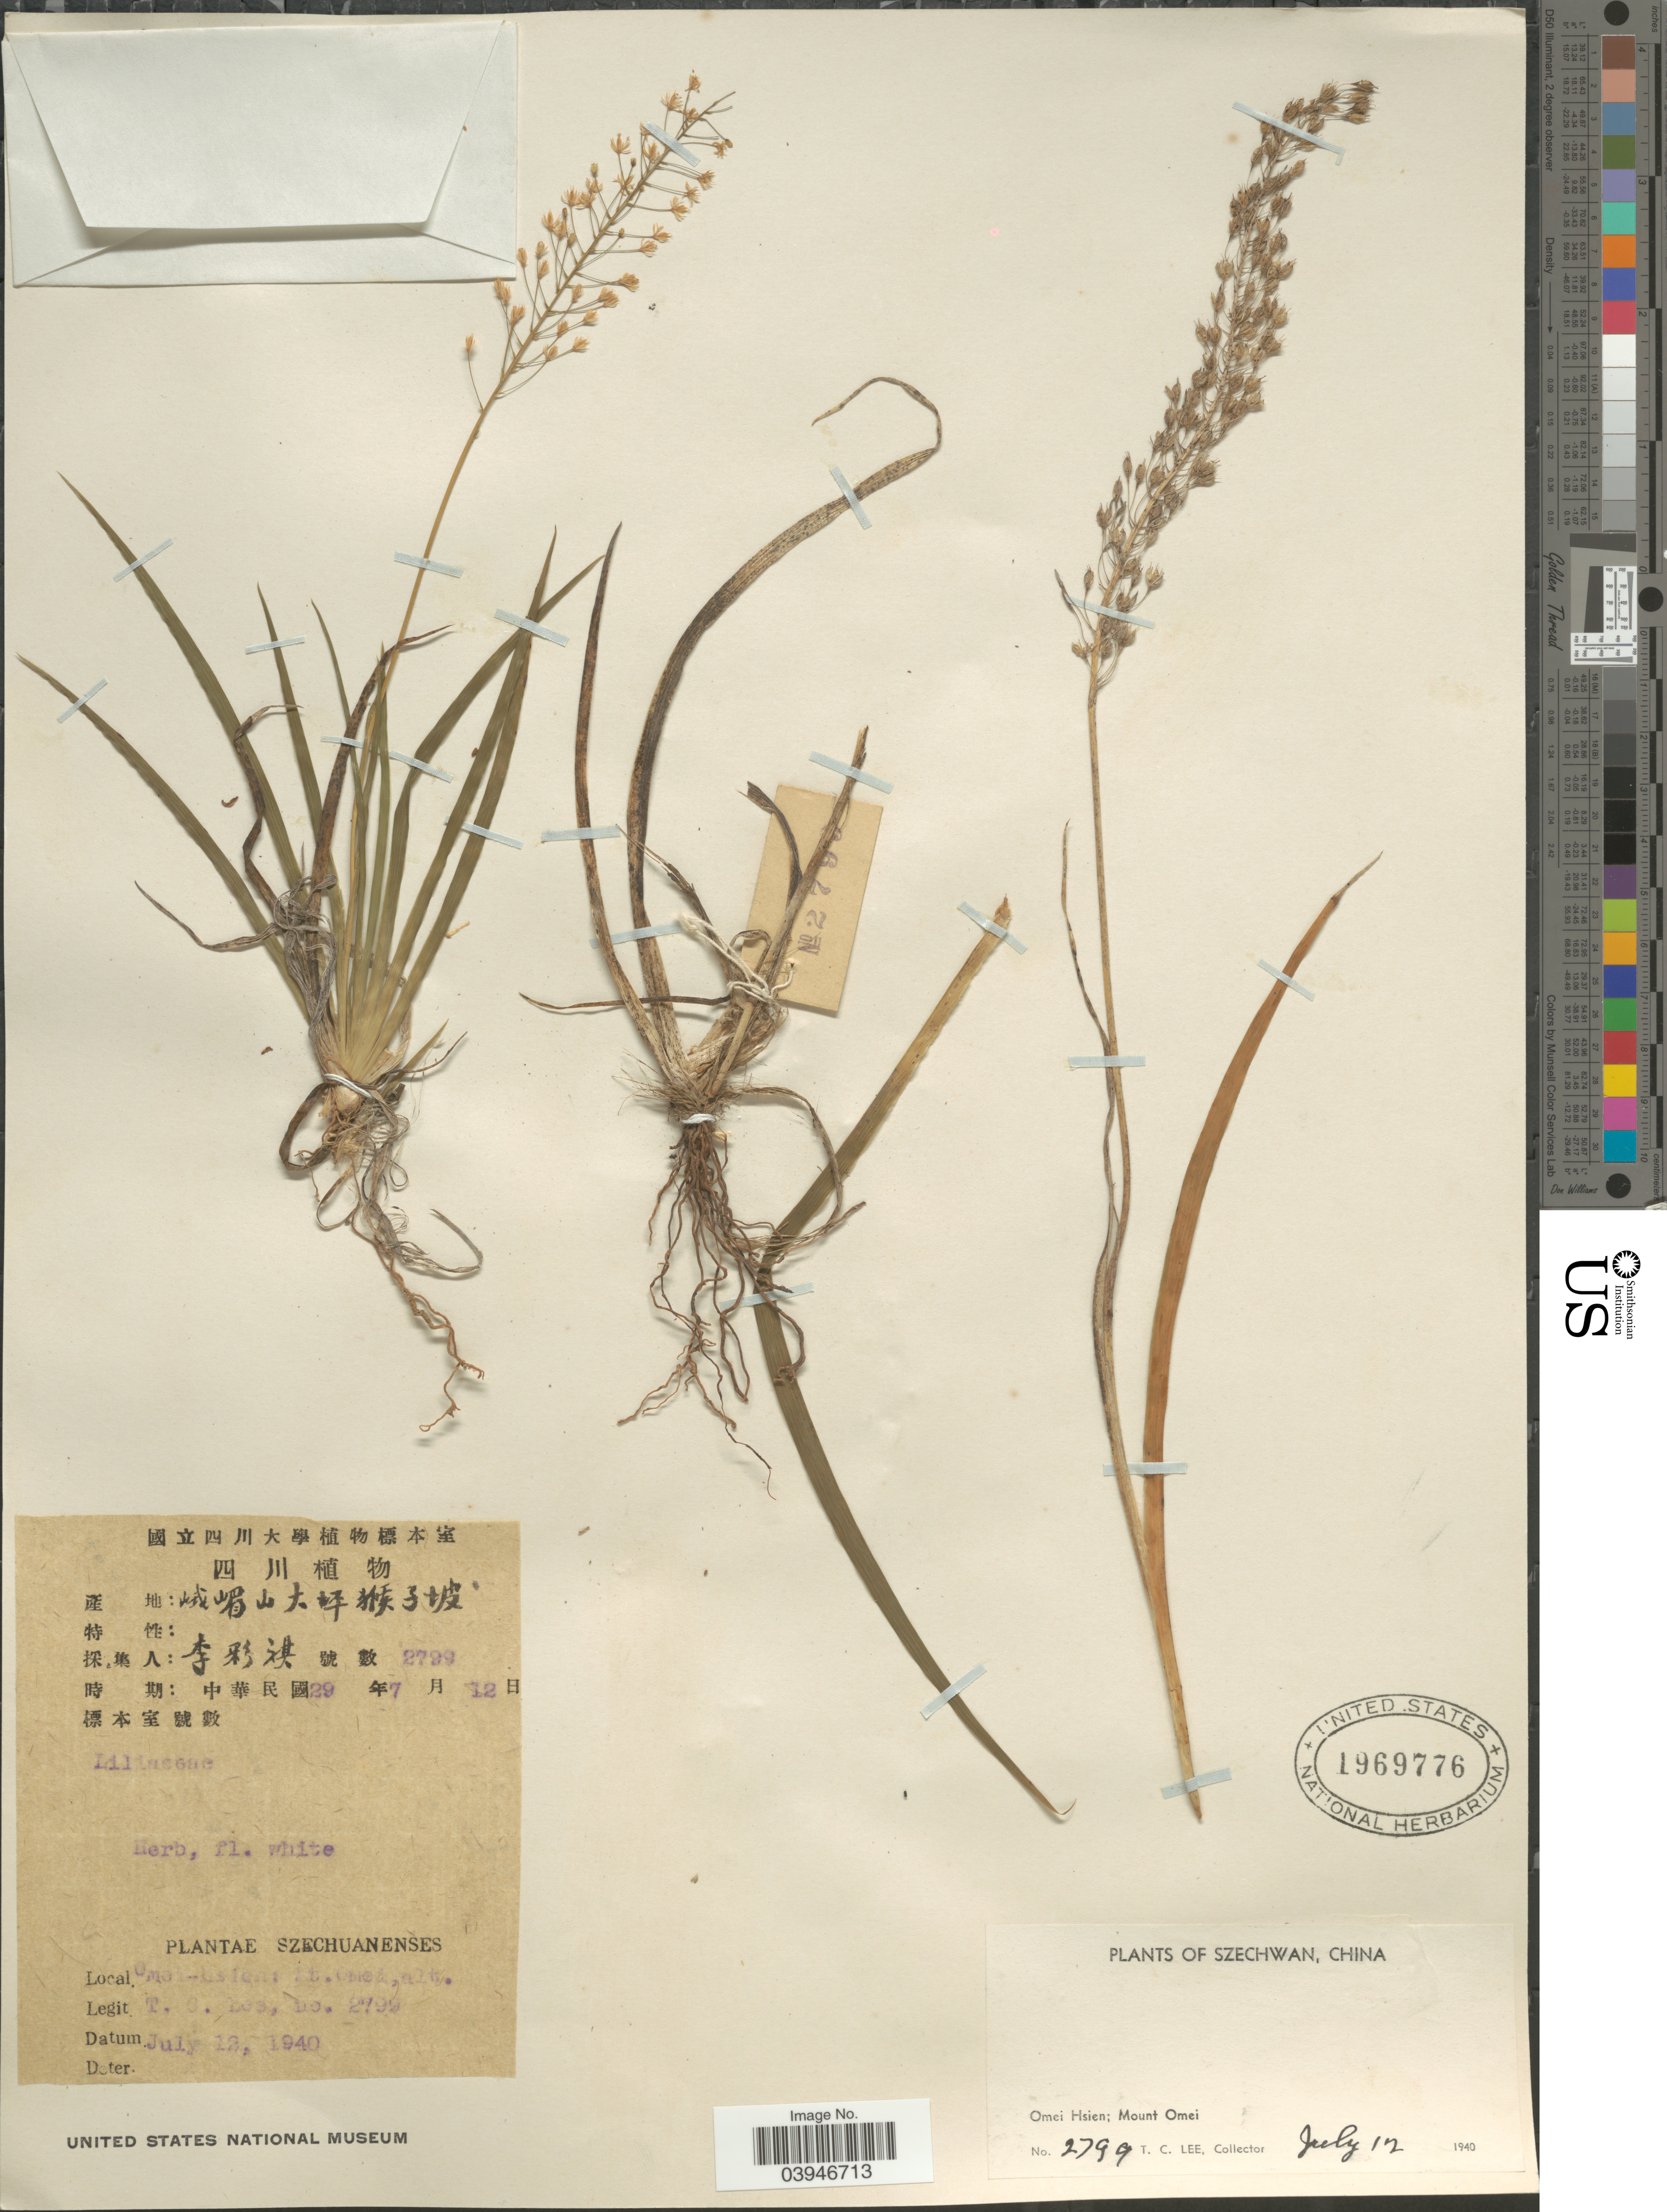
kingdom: Plantae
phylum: Tracheophyta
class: Liliopsida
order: Liliales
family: Liliaceae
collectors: T. Lee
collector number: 2799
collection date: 1940-07-12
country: China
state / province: Sichuan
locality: Szechwan. Omei Hsien; Mount Omei.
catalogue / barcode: US 1969776